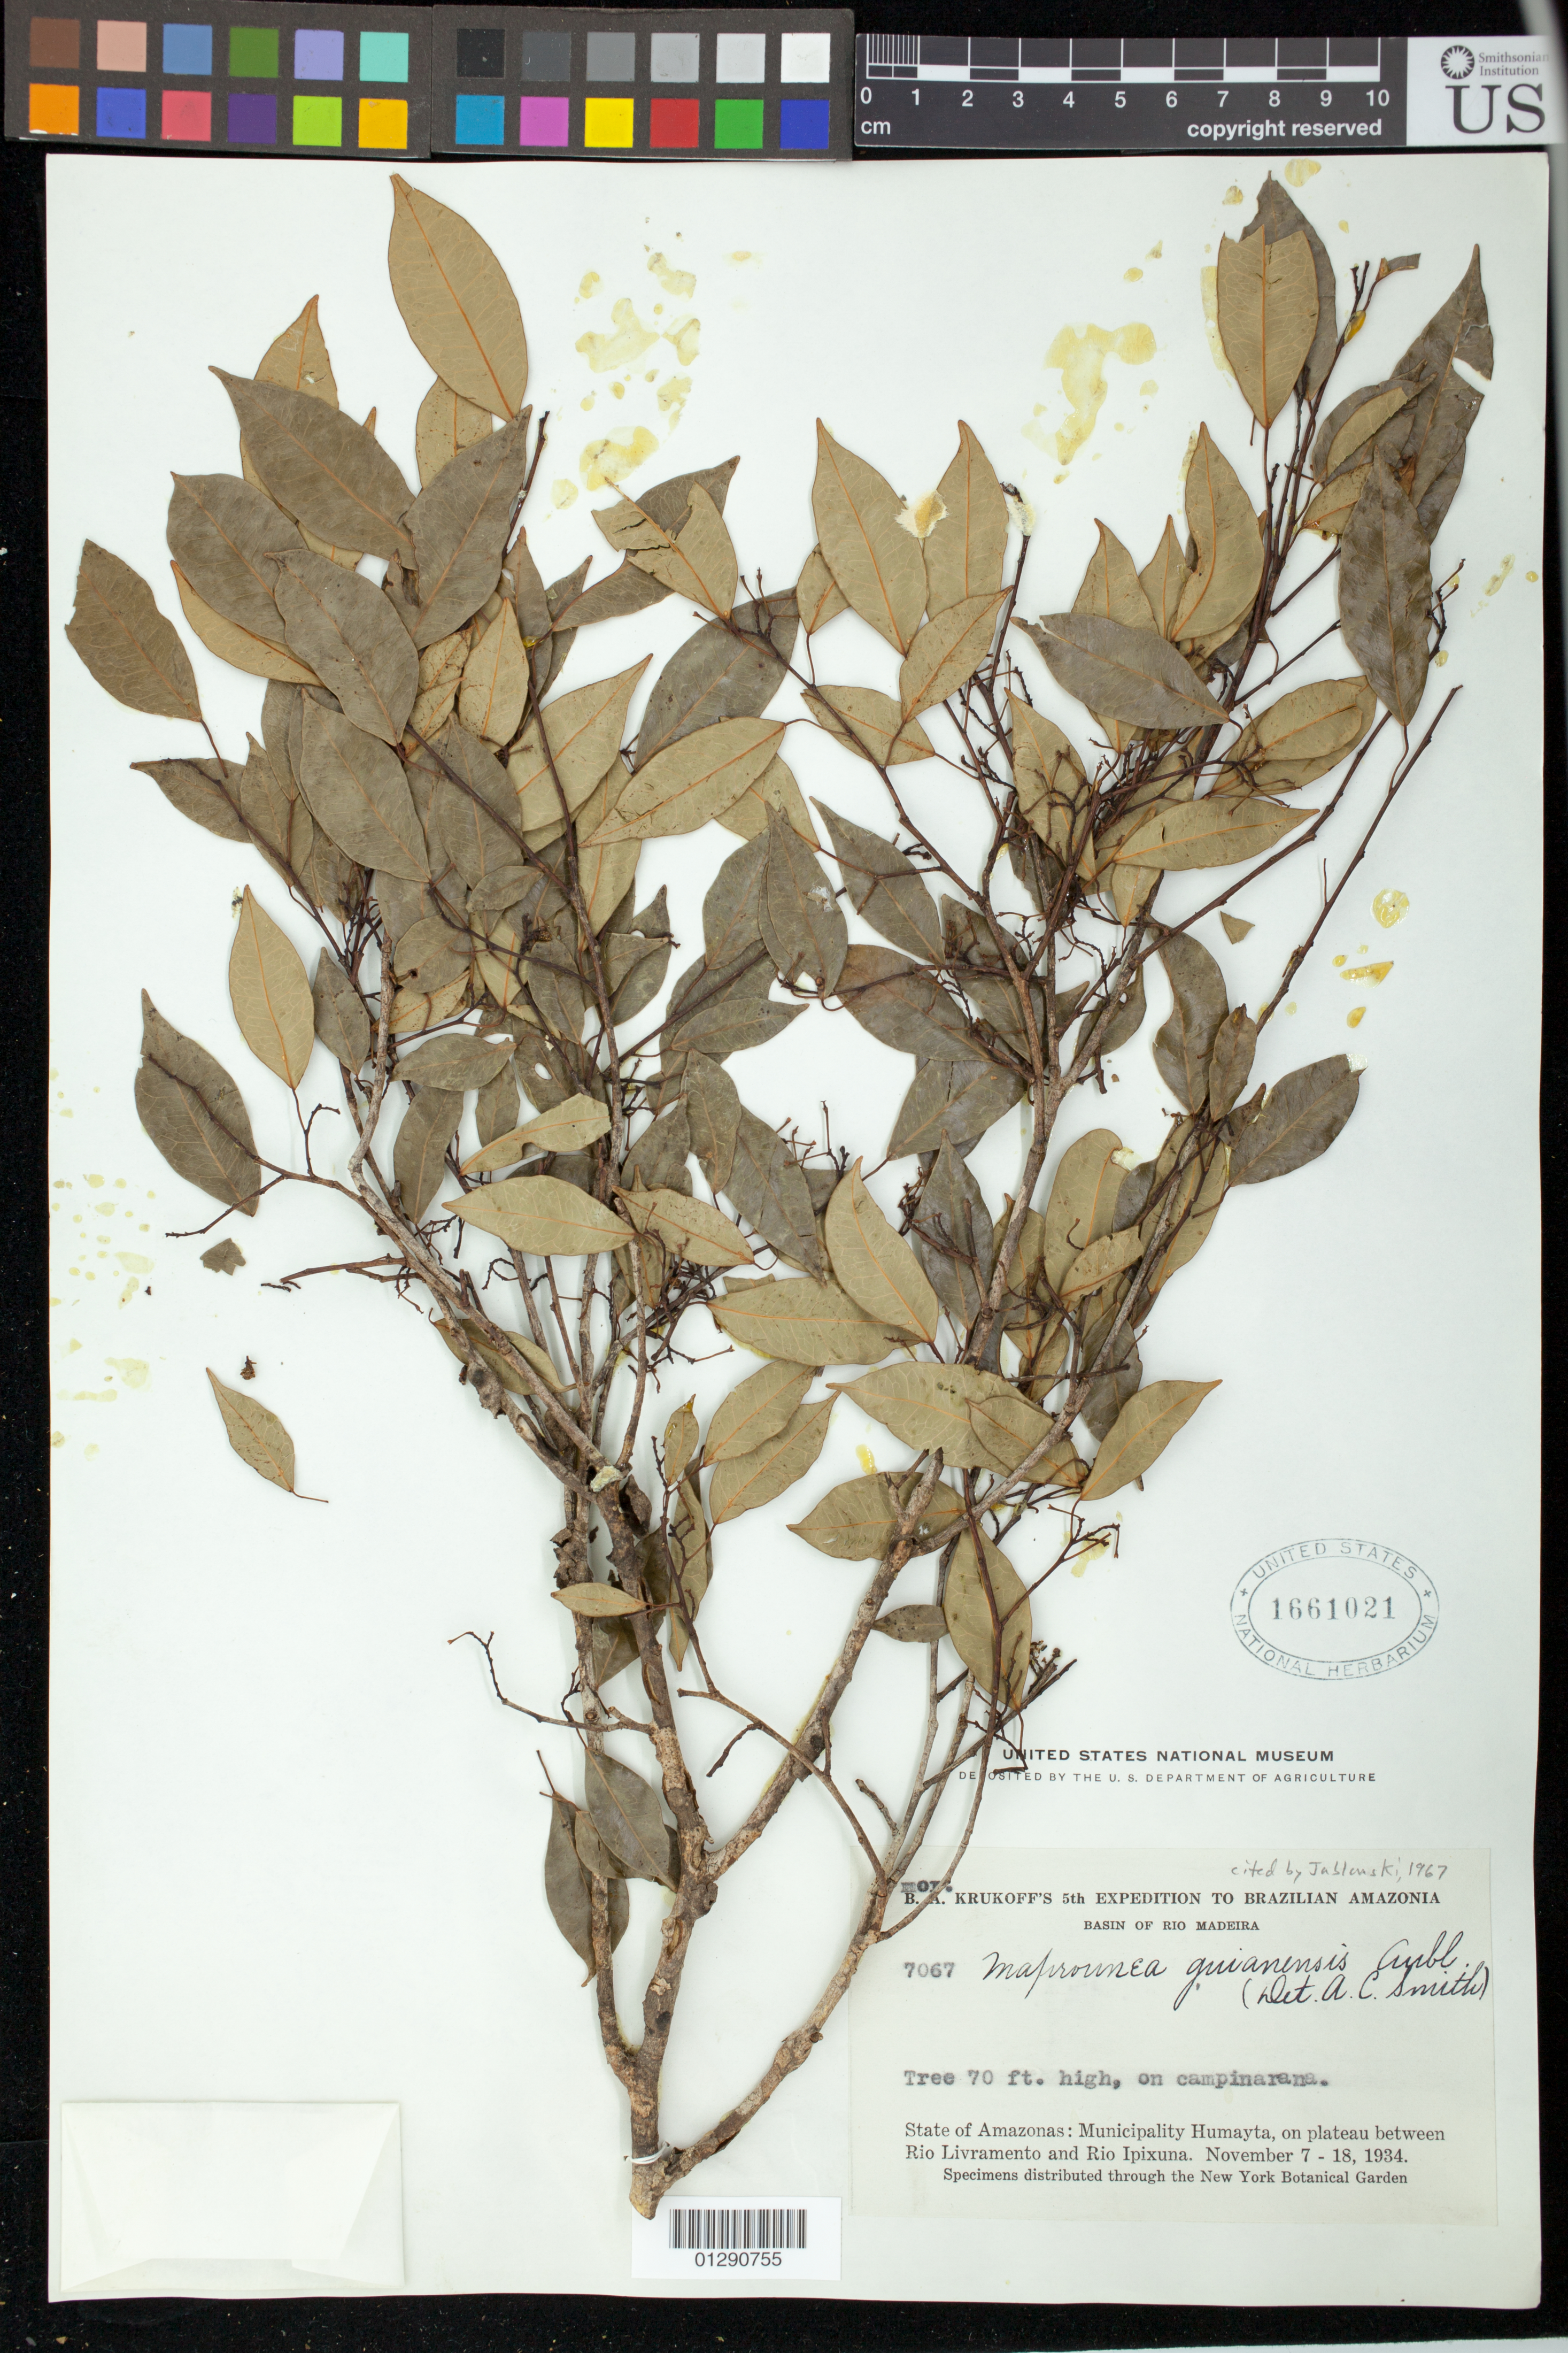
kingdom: Plantae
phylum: Tracheophyta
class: Magnoliopsida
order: Malpighiales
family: Euphorbiaceae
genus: Maprounea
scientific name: Maprounea guianensis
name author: Aubl.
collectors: B. A. Krukoff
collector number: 7067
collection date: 1934-11-07/1934-11-18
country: Brazil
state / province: Amazonas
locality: Basin of Rio Madeira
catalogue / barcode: US 1661021